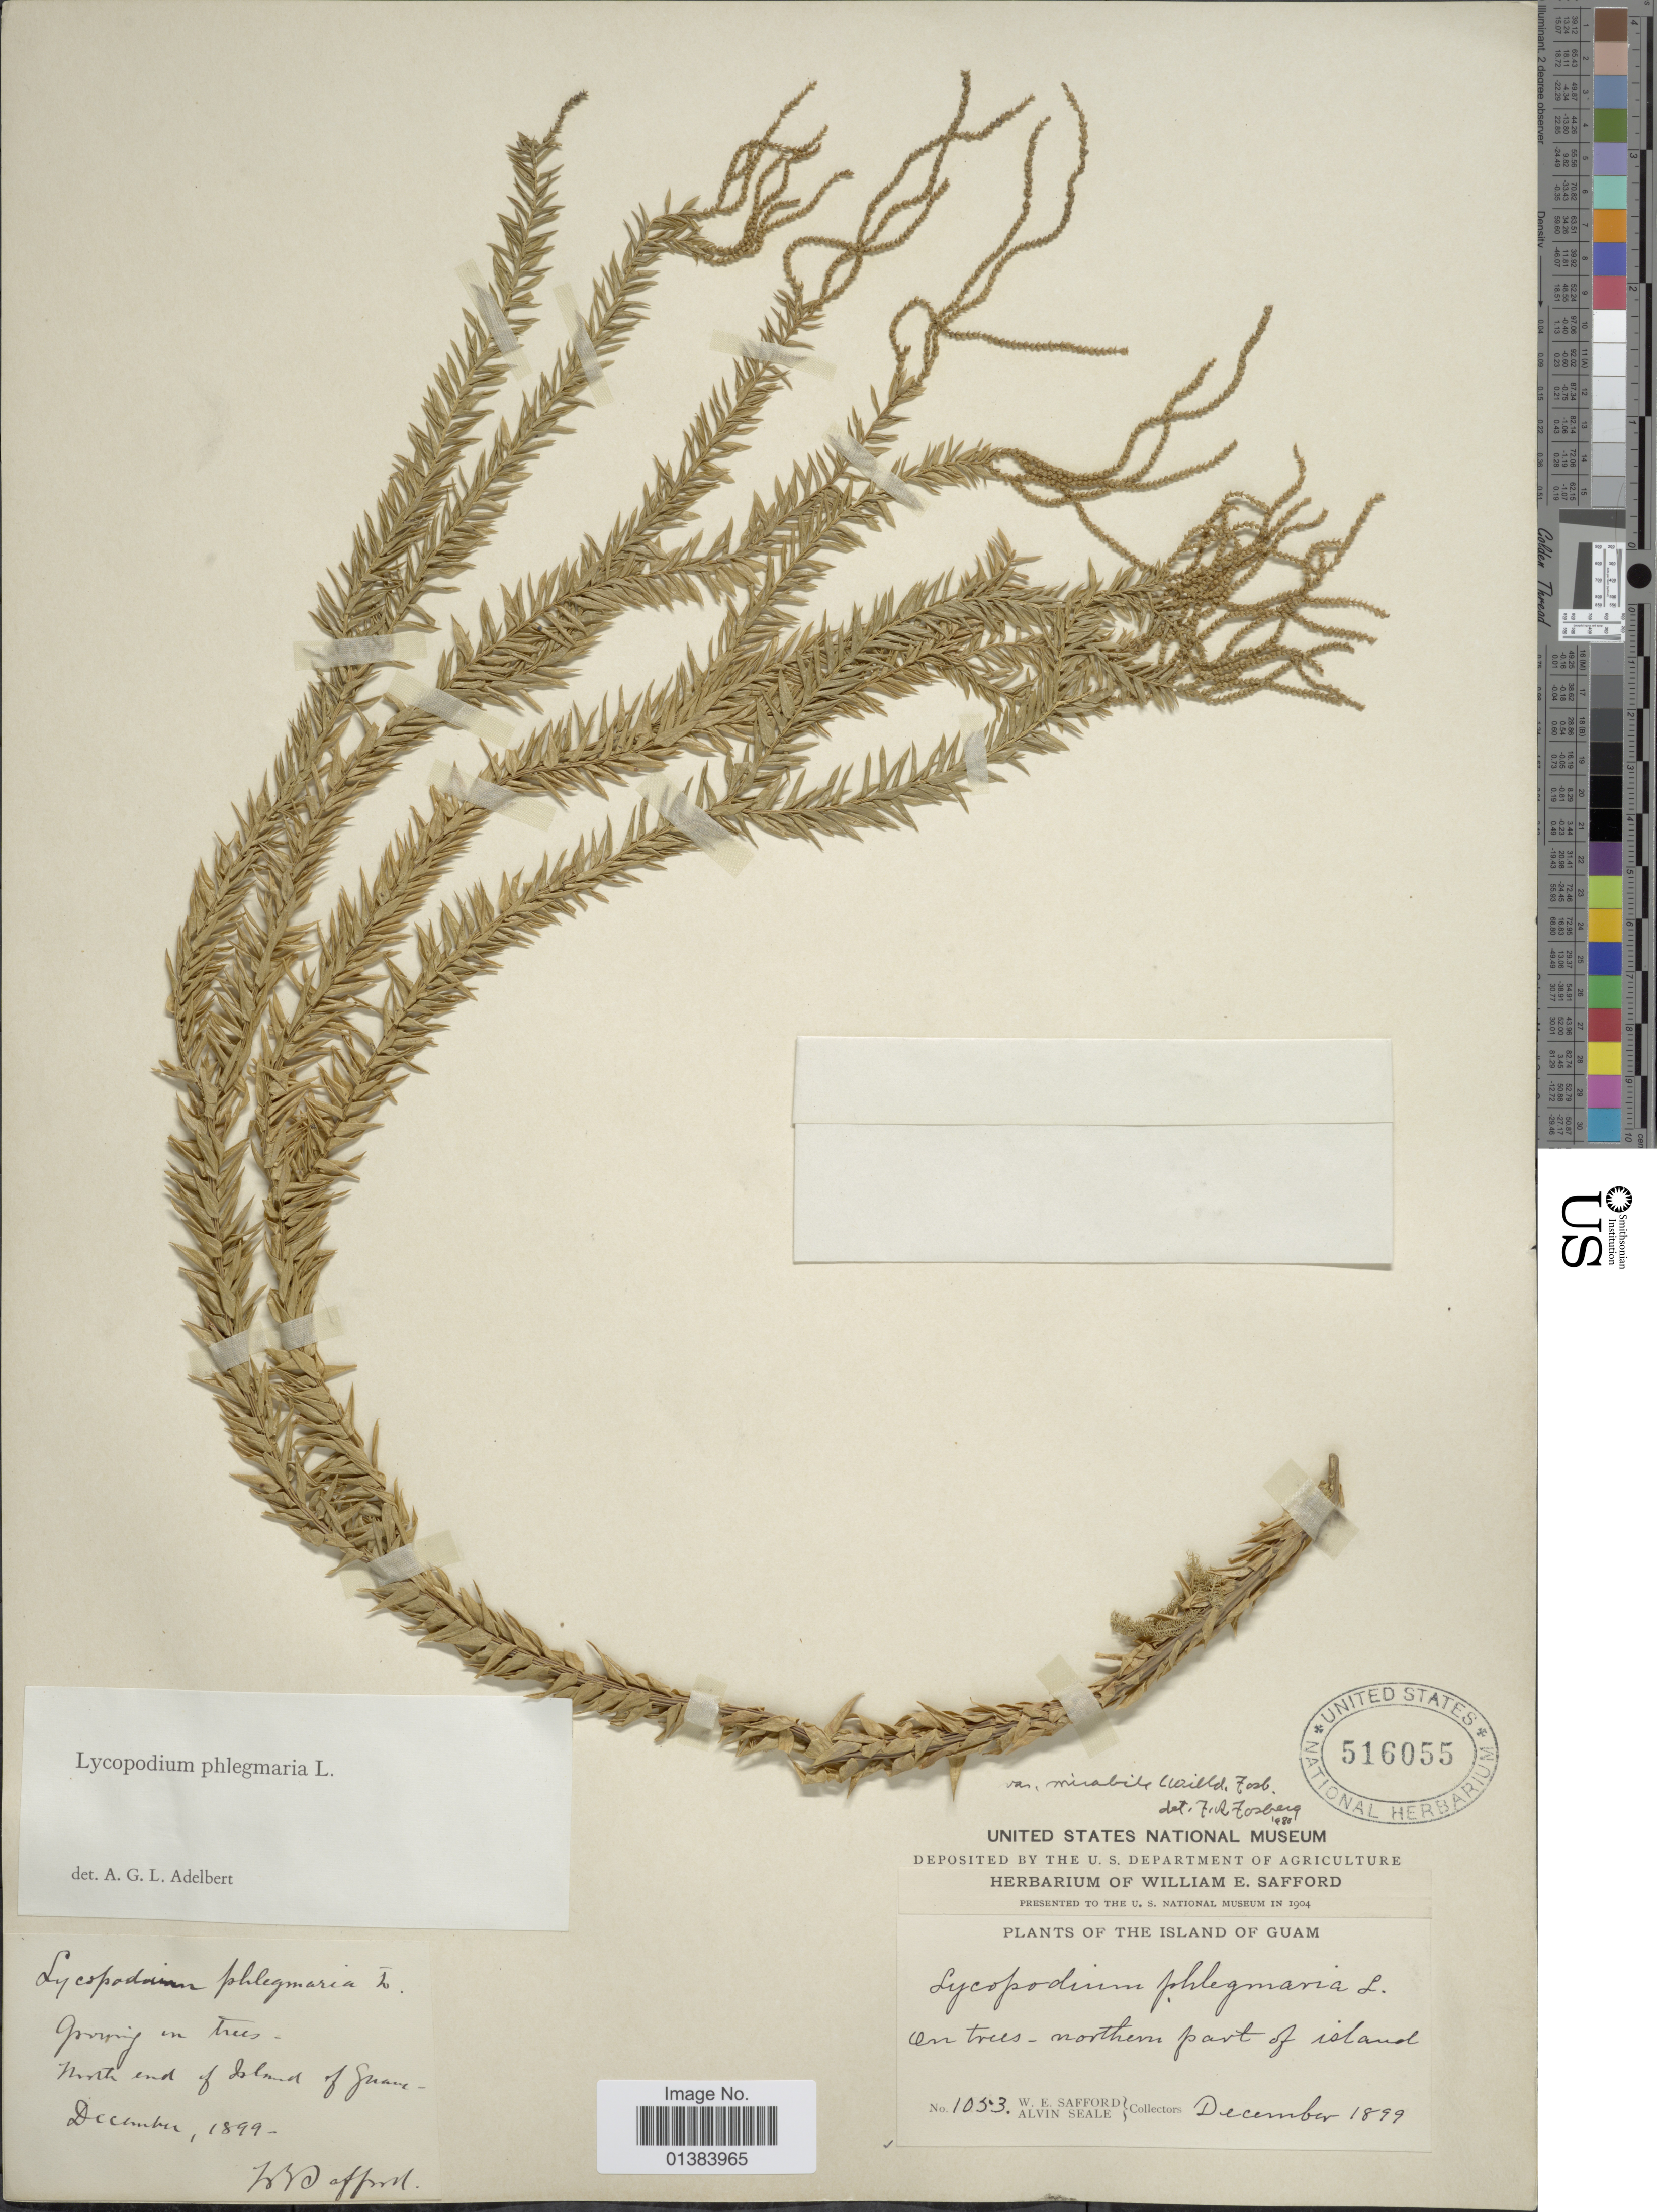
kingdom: Plantae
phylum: Tracheophyta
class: Lycopodiopsida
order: Lycopodiales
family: Lycopodiaceae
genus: Phlegmariurus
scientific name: Phlegmariurus mirabilis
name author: (Willd.) A. R. Field & Testo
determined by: Field, A. R.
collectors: W. E. Safford & A. Seale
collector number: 1053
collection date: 1899-12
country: Guam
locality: Island of Guam, northern part of island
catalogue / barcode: US 516055